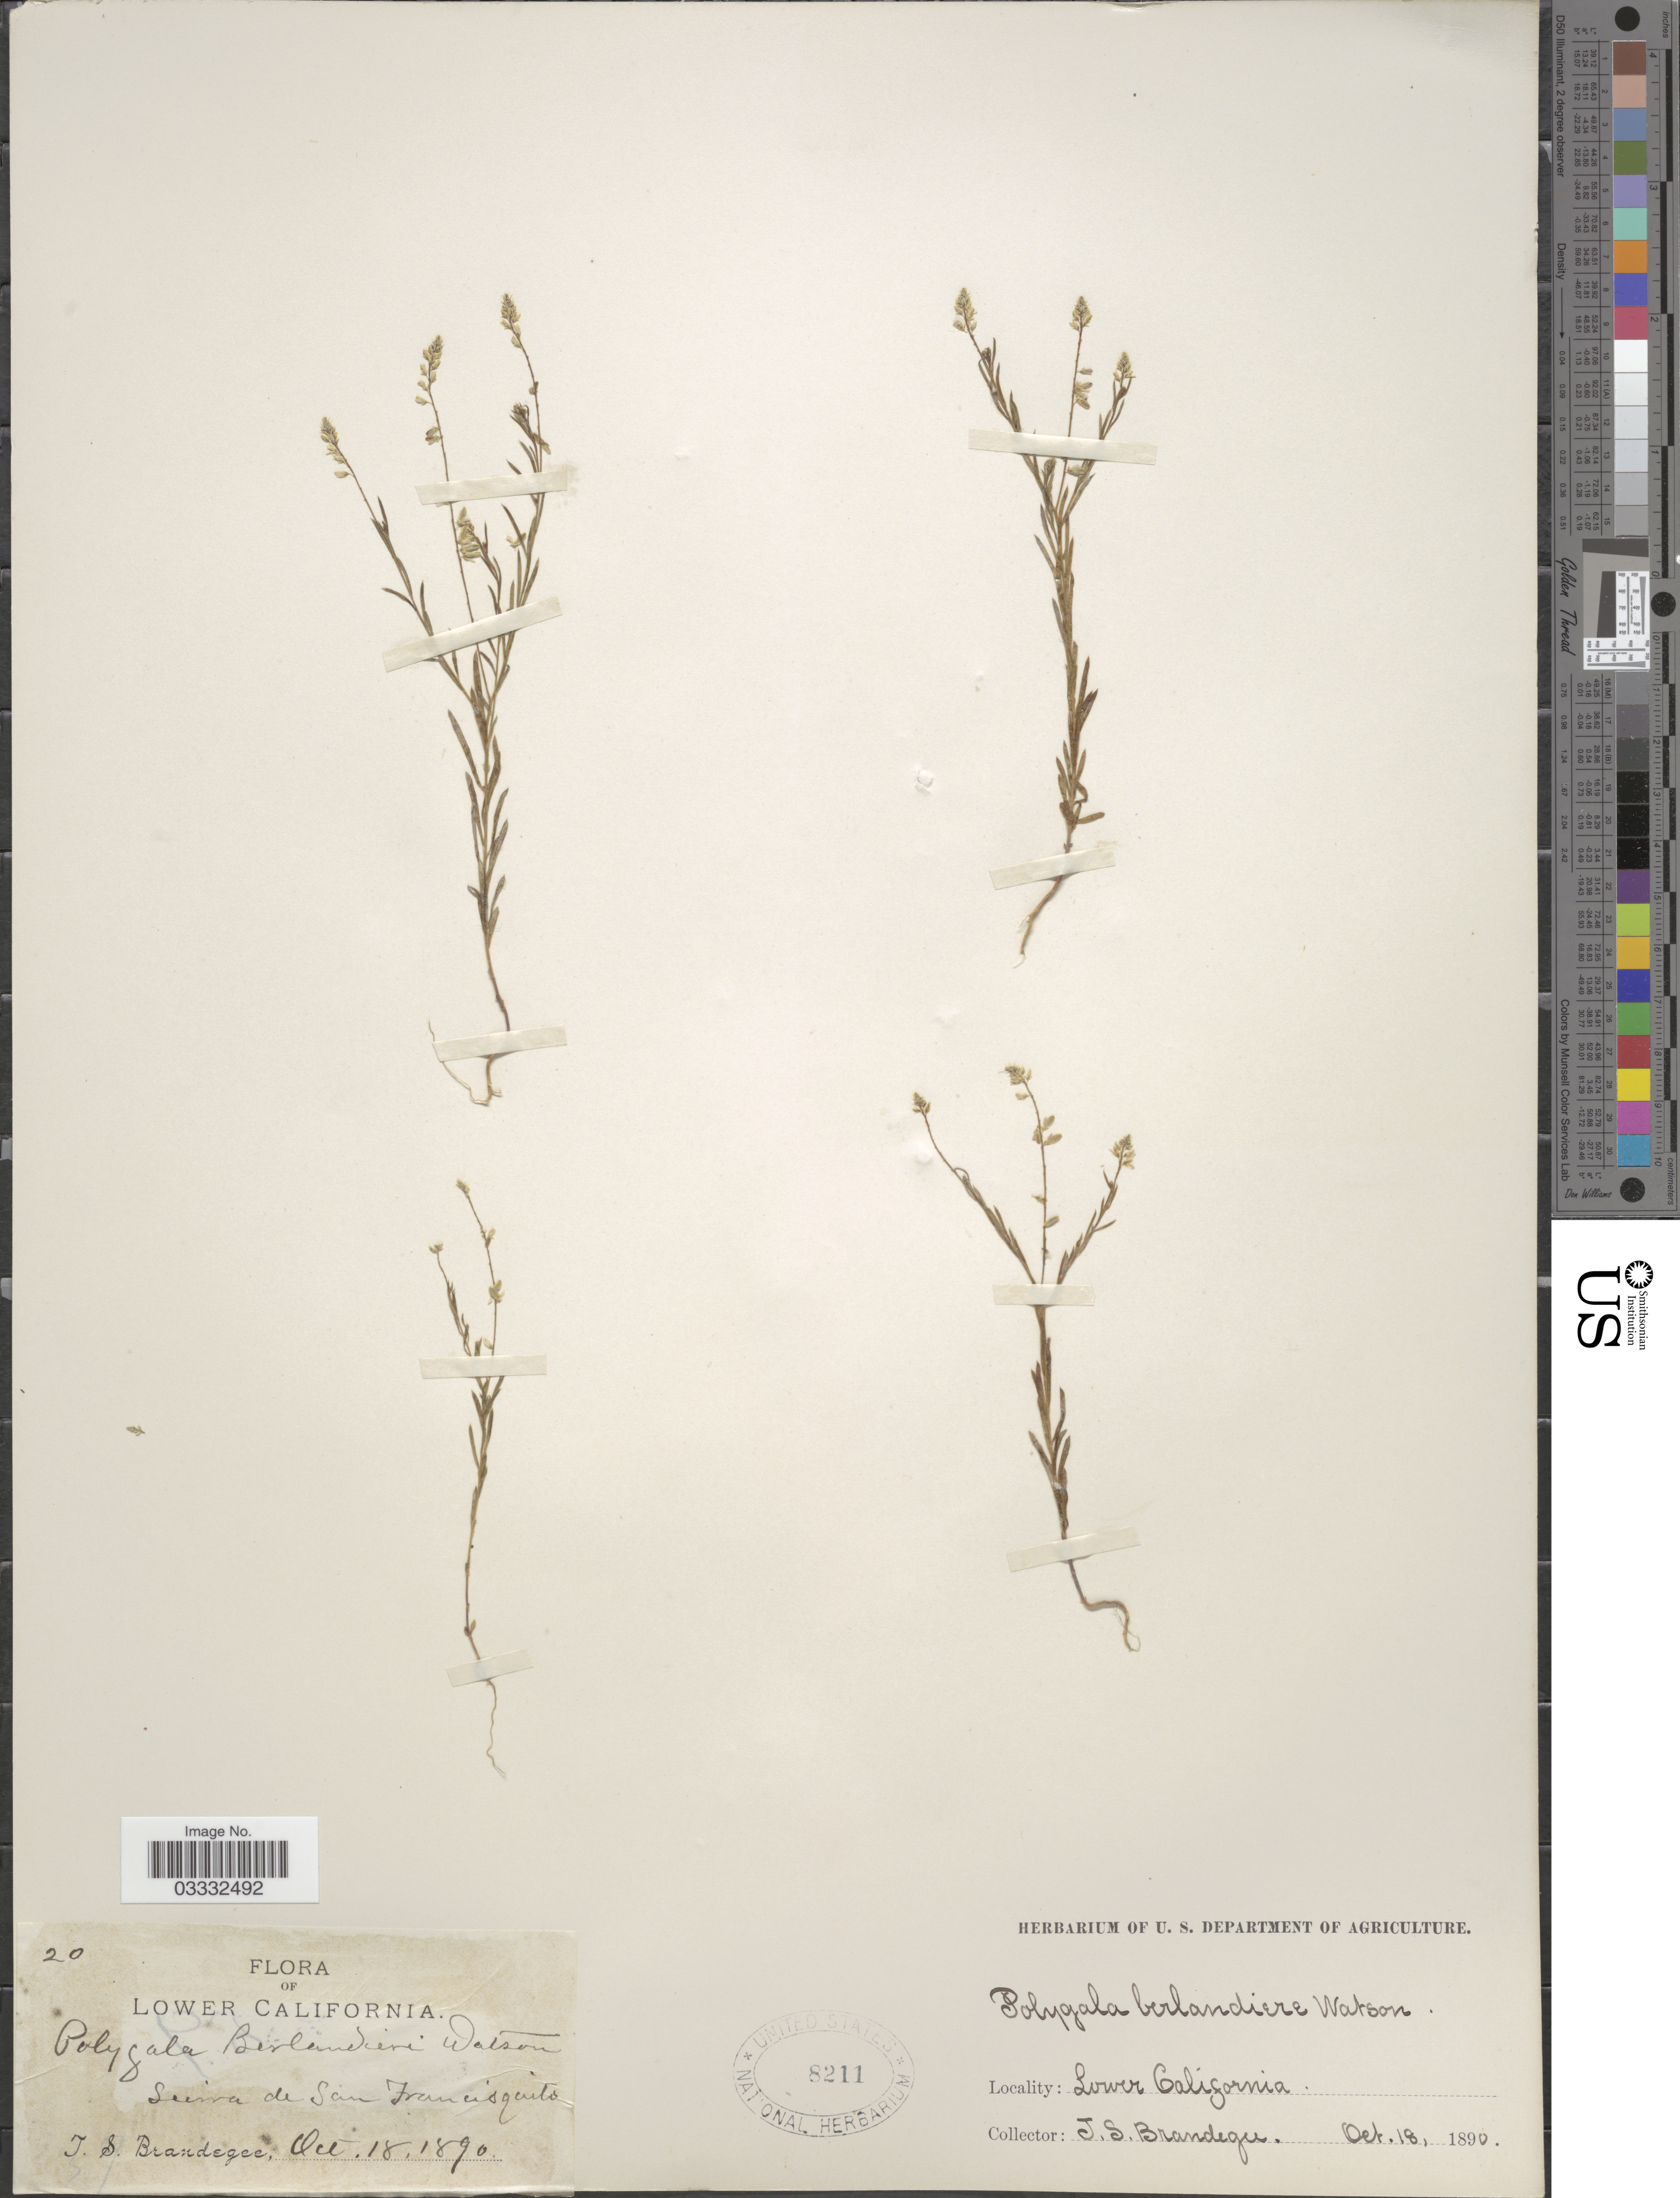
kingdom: Plantae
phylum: Tracheophyta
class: Magnoliopsida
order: Fabales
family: Polygalaceae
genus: Polygala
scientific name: Polygala berlandieri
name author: S. Watson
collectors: T. S. Brandegee (herbarium)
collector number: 20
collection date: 1890-10-18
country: Mexico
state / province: Baja California Sur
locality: Sierra de San Francisquito. Lower California.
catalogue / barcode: US 8211